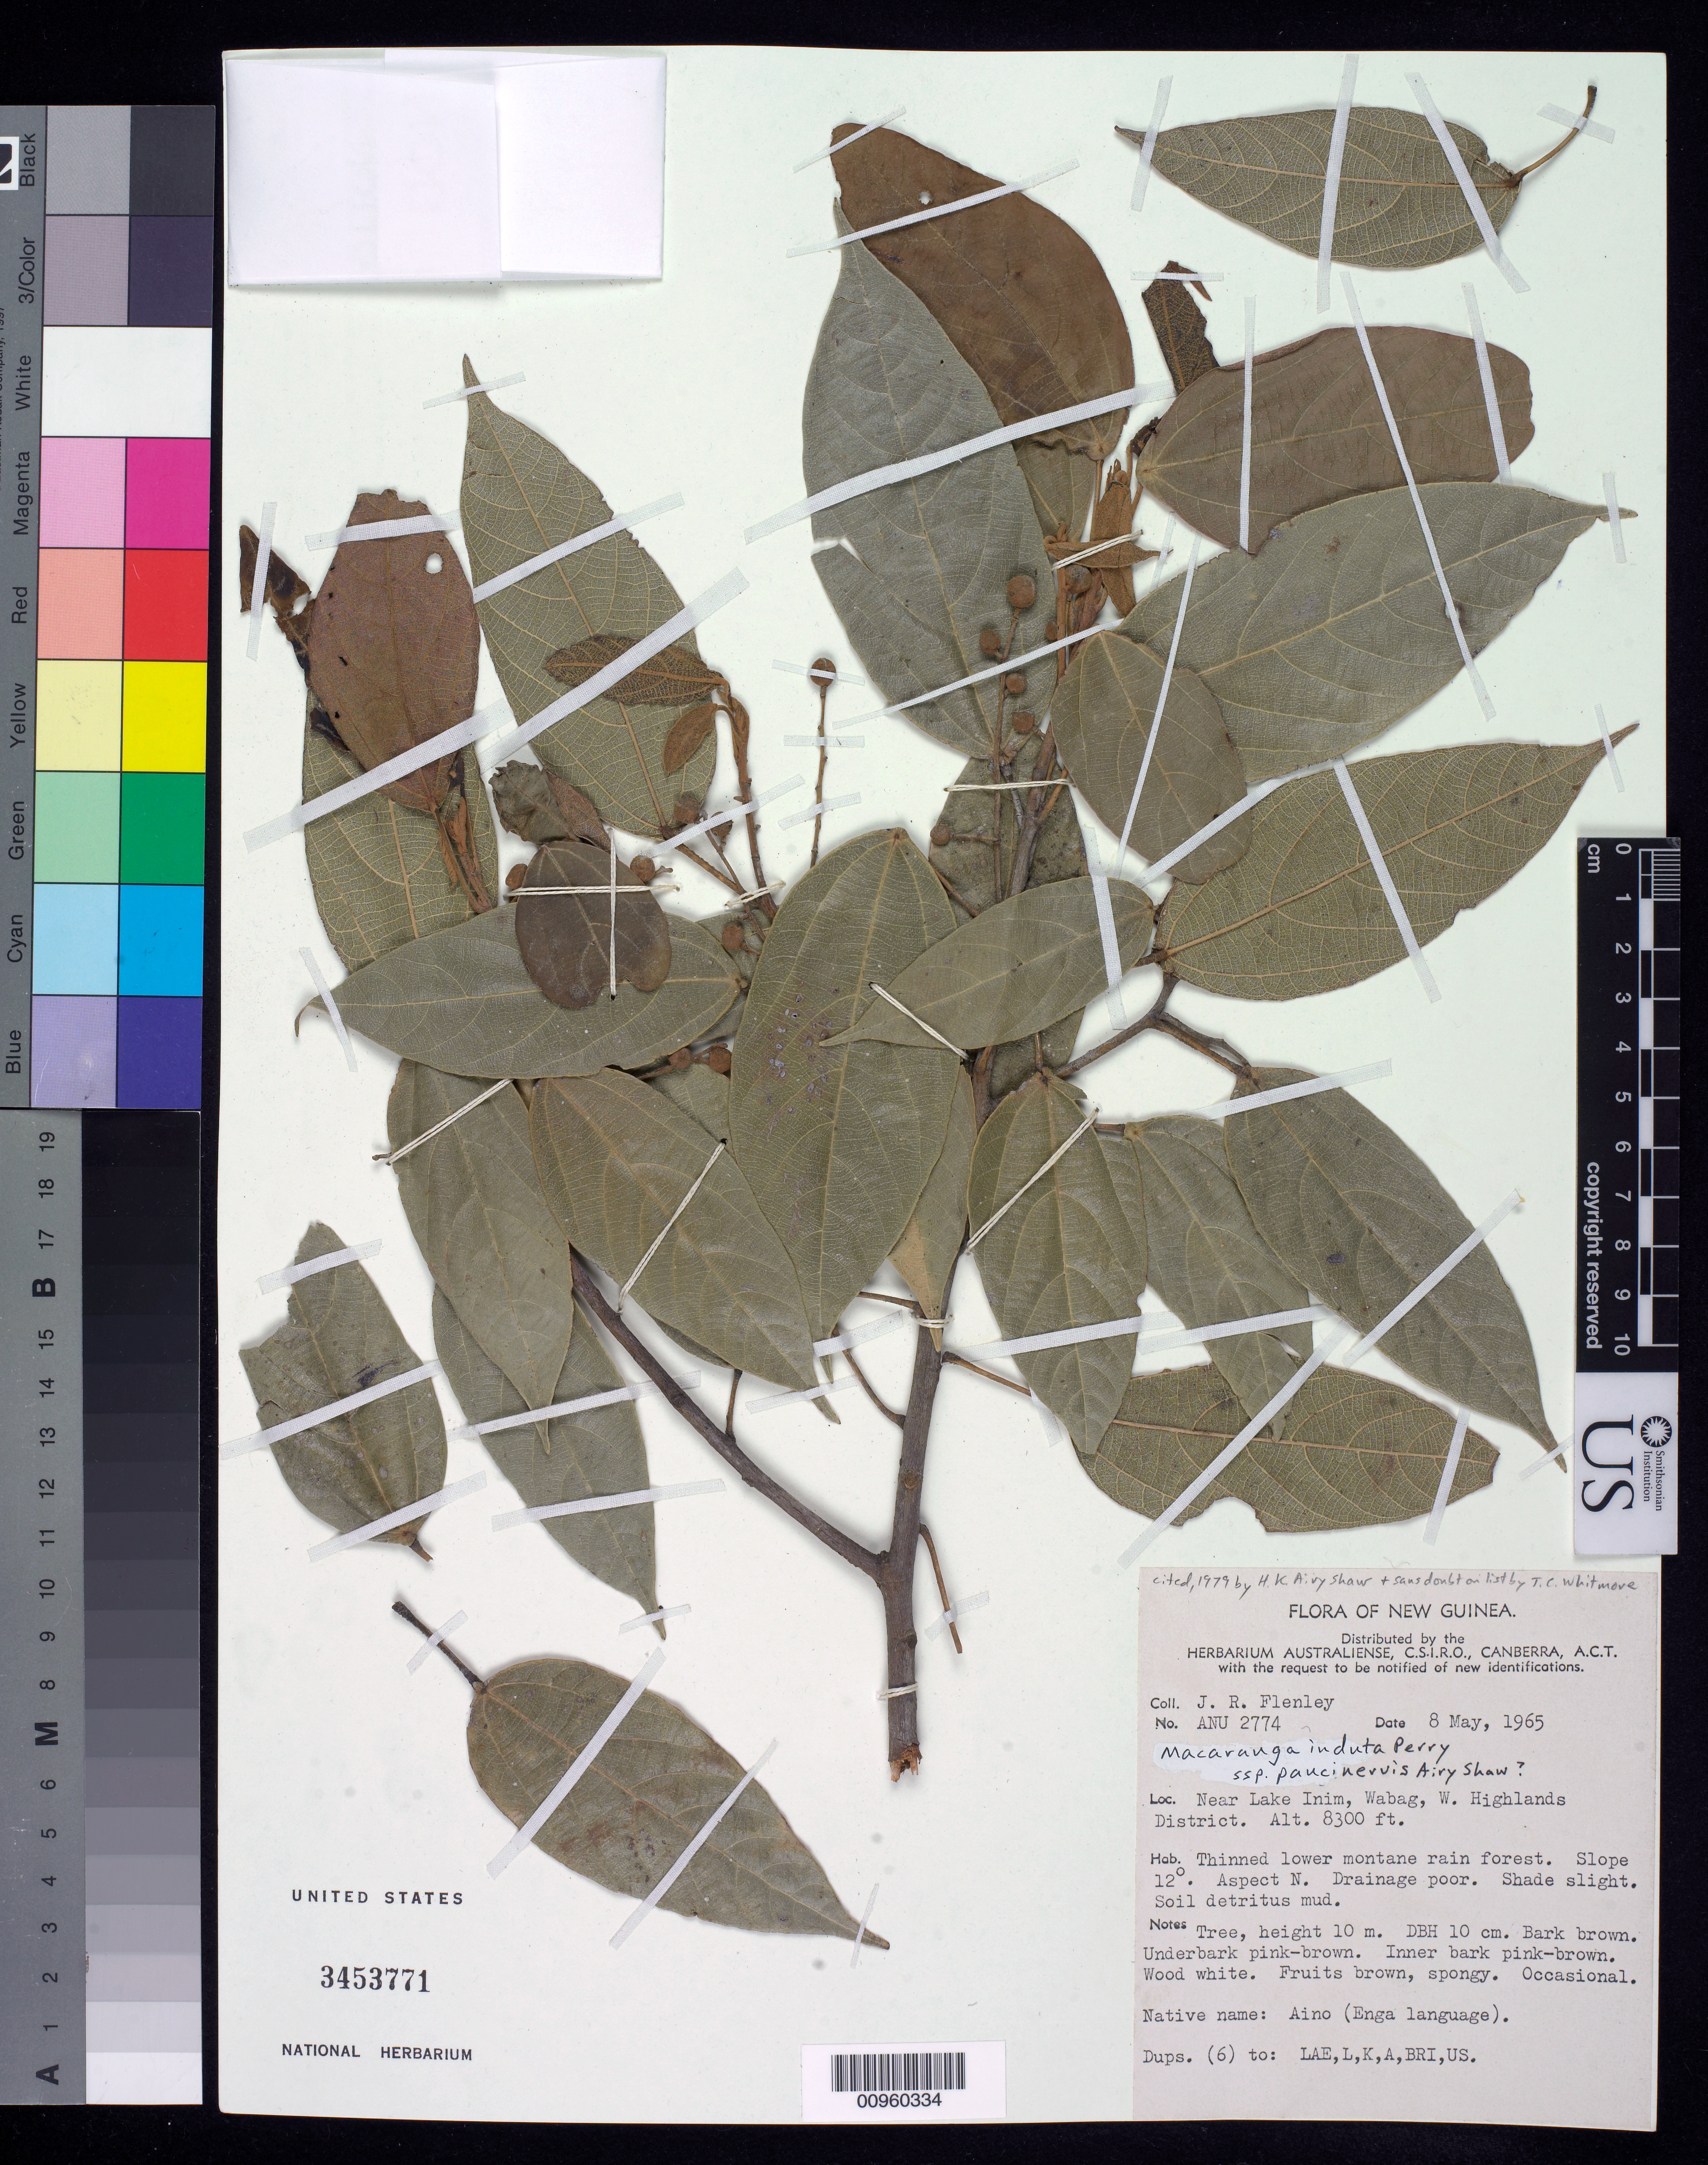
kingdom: Plantae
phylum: Tracheophyta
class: Magnoliopsida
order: Malpighiales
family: Euphorbiaceae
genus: Macaranga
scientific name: Macaranga induta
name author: L.M. Perry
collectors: J. Flenley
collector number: ANU 2774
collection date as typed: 08 May 1965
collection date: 1965-05-08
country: Papua New Guinea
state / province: Enga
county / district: Wabag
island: New Guinea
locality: Near lake Inim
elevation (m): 2530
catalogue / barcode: US 3453771